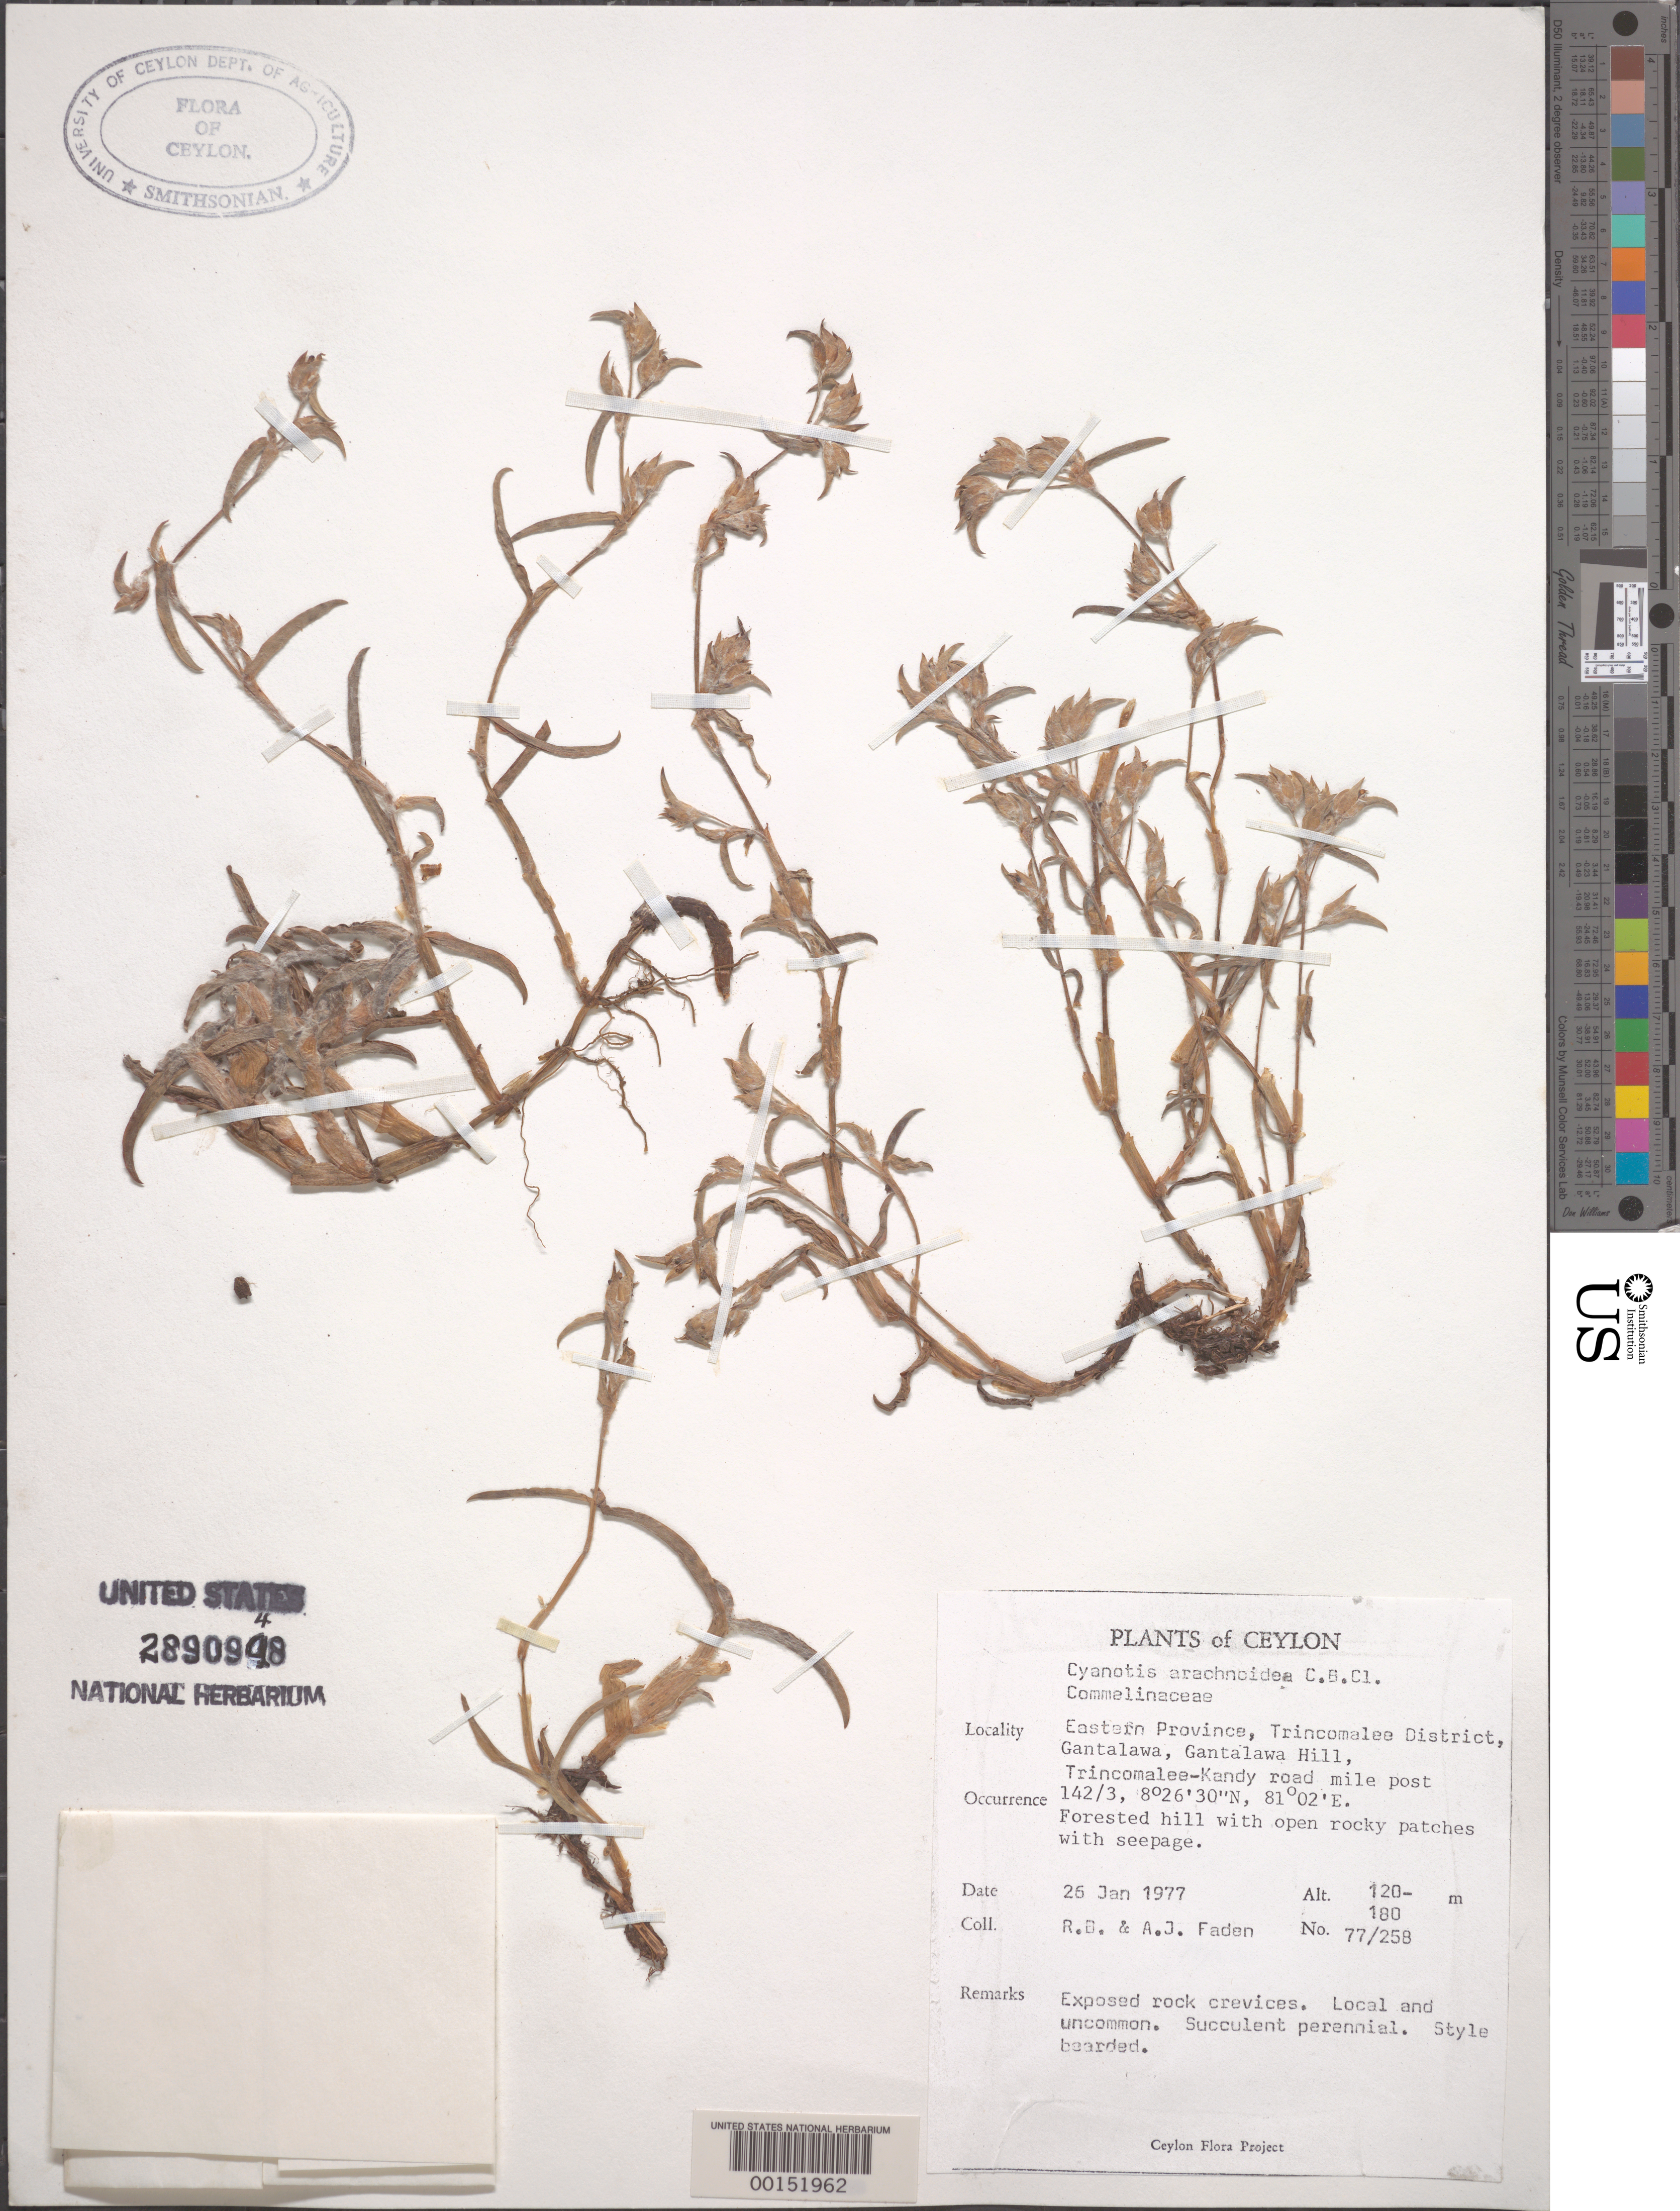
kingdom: Plantae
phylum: Tracheophyta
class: Liliopsida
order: Commelinales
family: Commelinaceae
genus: Cyanotis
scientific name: Cyanotis thwaitesii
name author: Hassk.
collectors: R. B. Faden & A. J. Faden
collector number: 77/258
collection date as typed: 26 Jan 1977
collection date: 1977-01-26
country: Sri Lanka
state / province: Eastern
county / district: Trincomalee Dist.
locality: Gantalawa; gantalawa hill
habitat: Crevices of forested hill with open rocky patches; seepage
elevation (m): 120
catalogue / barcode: US 2890948